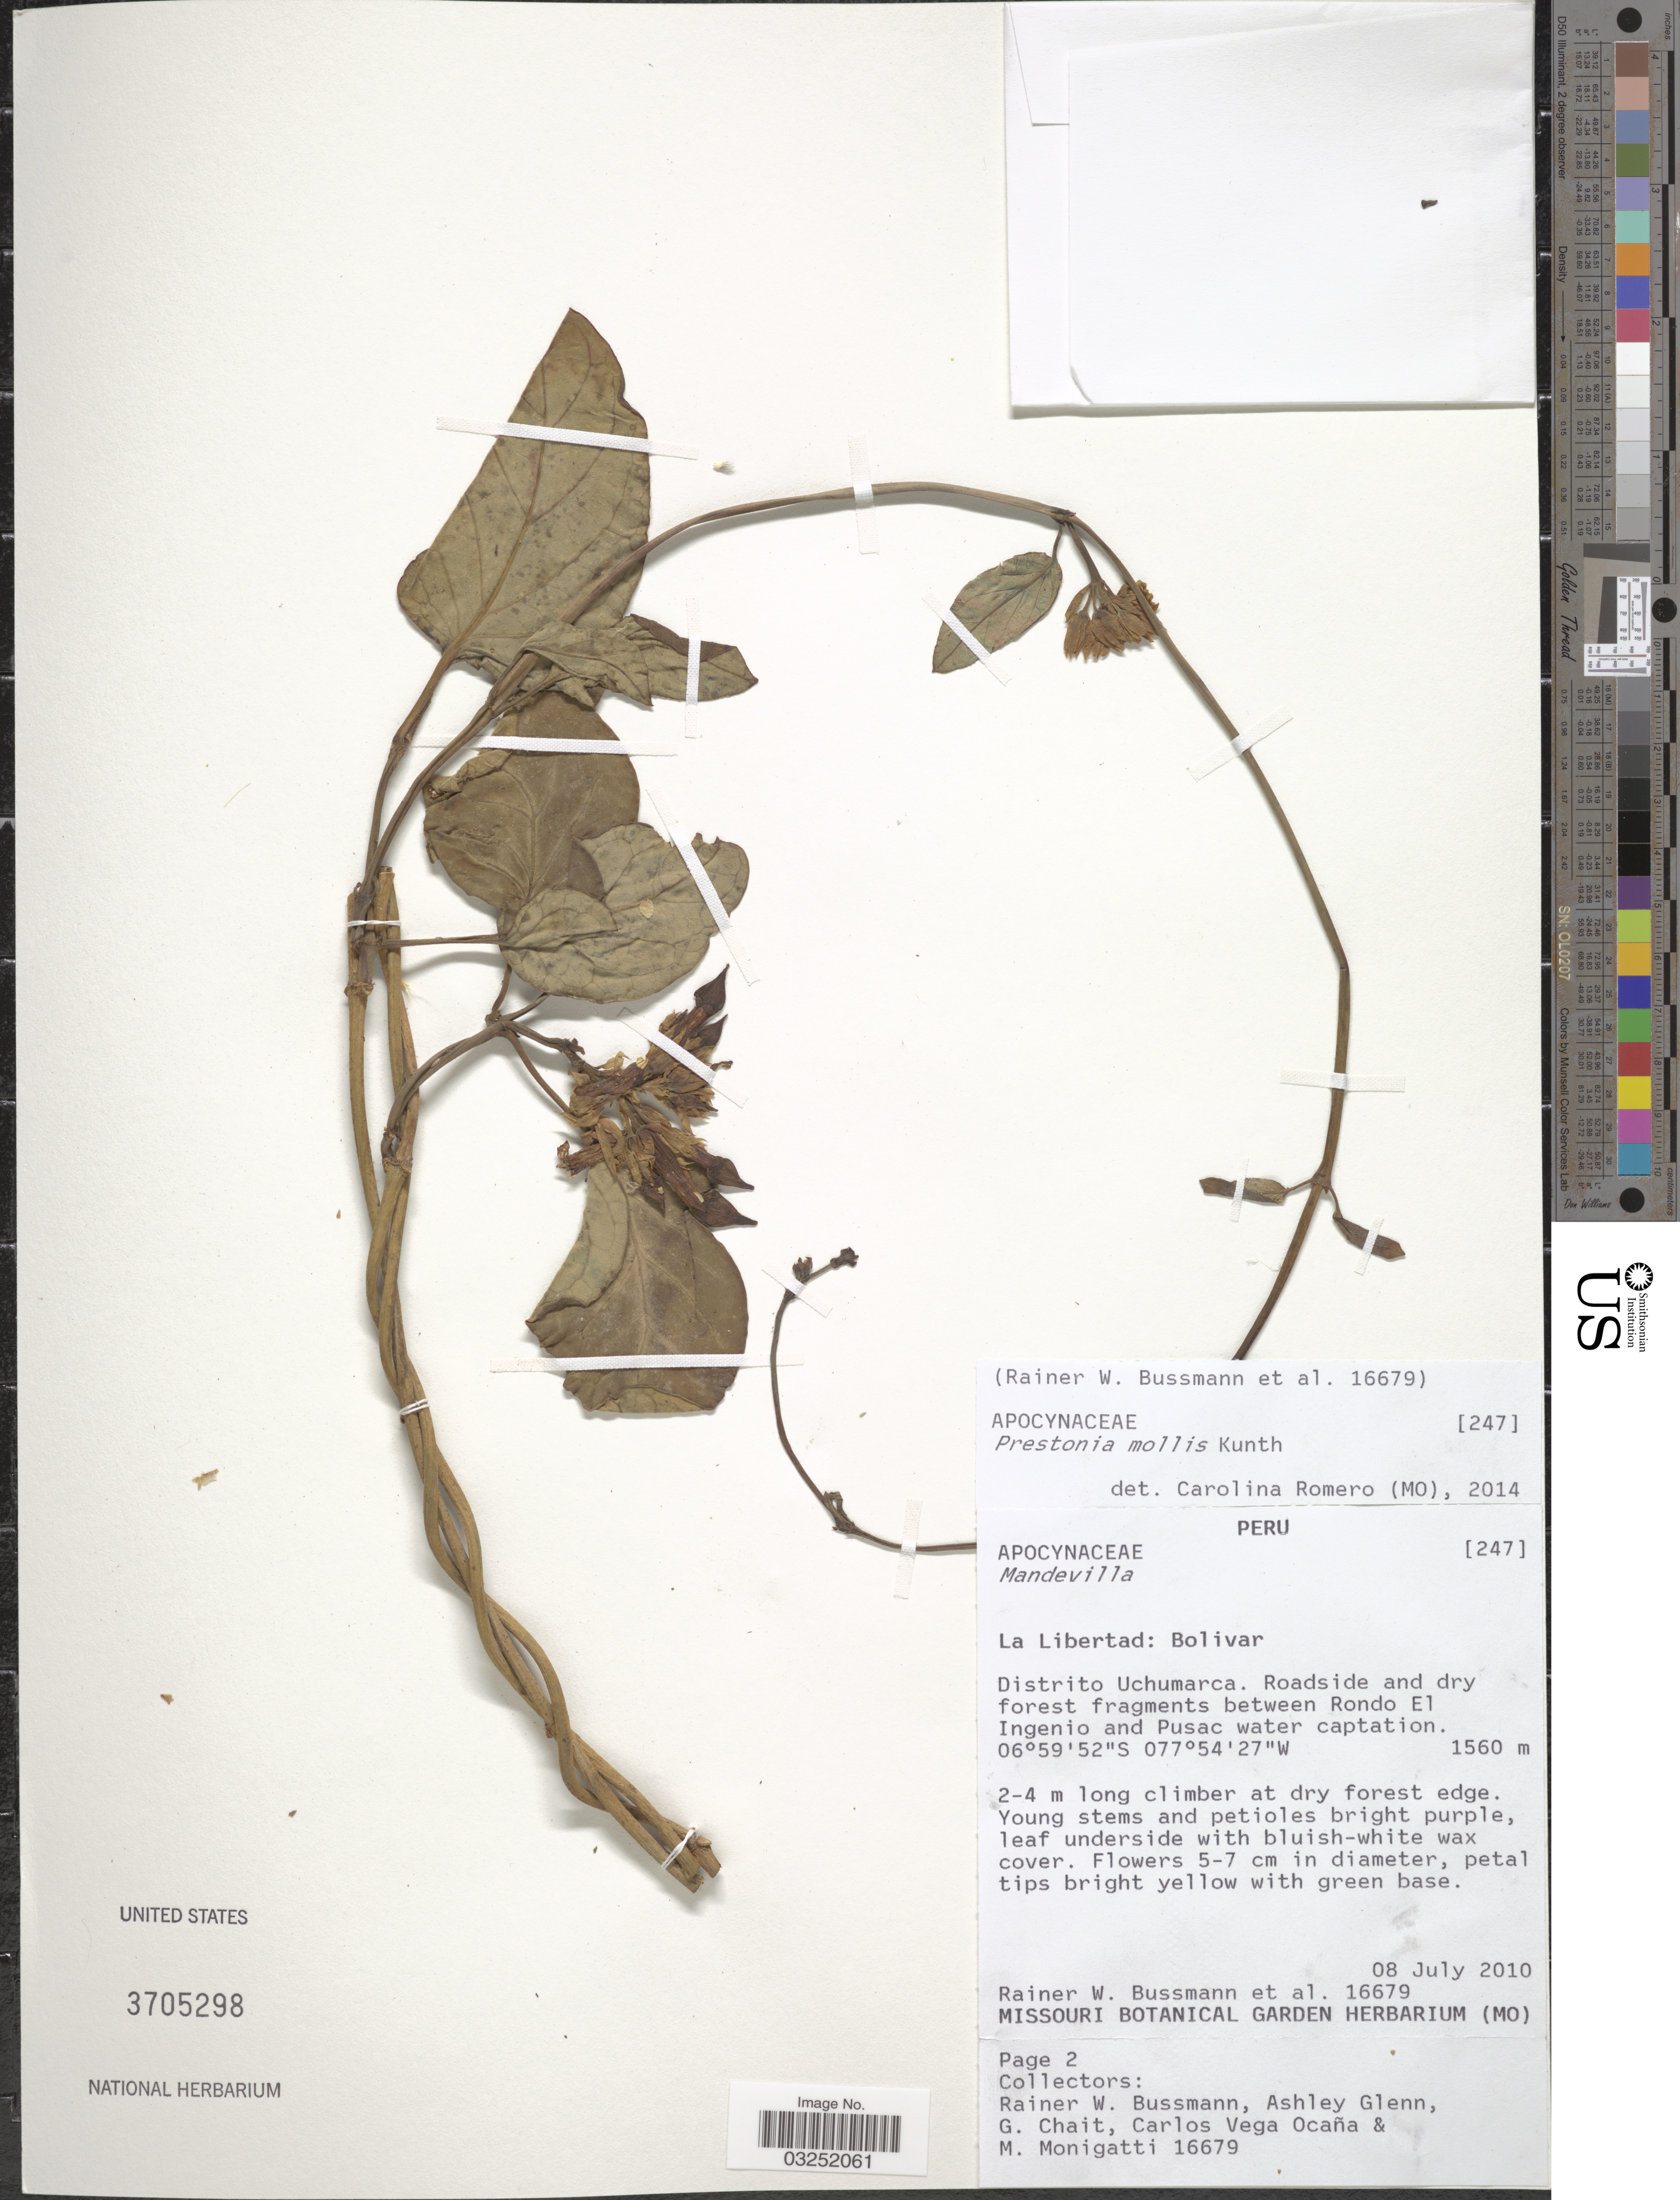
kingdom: Plantae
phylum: Tracheophyta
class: Magnoliopsida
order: Gentianales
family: Apocynaceae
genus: Prestonia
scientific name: Prestonia mollis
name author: Kunth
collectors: R. W. Bussmann, A. Glenn, G. Chait, C. Ocaña & M. Monigatti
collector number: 16679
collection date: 2010-07-08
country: Peru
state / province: La Libertad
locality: La Libertad: Bolivar, Distrito Uchumarca, Roadside and dry forest fragments between Rondo El Ingenio and Pusac water captation.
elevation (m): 1560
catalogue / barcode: US 3705298